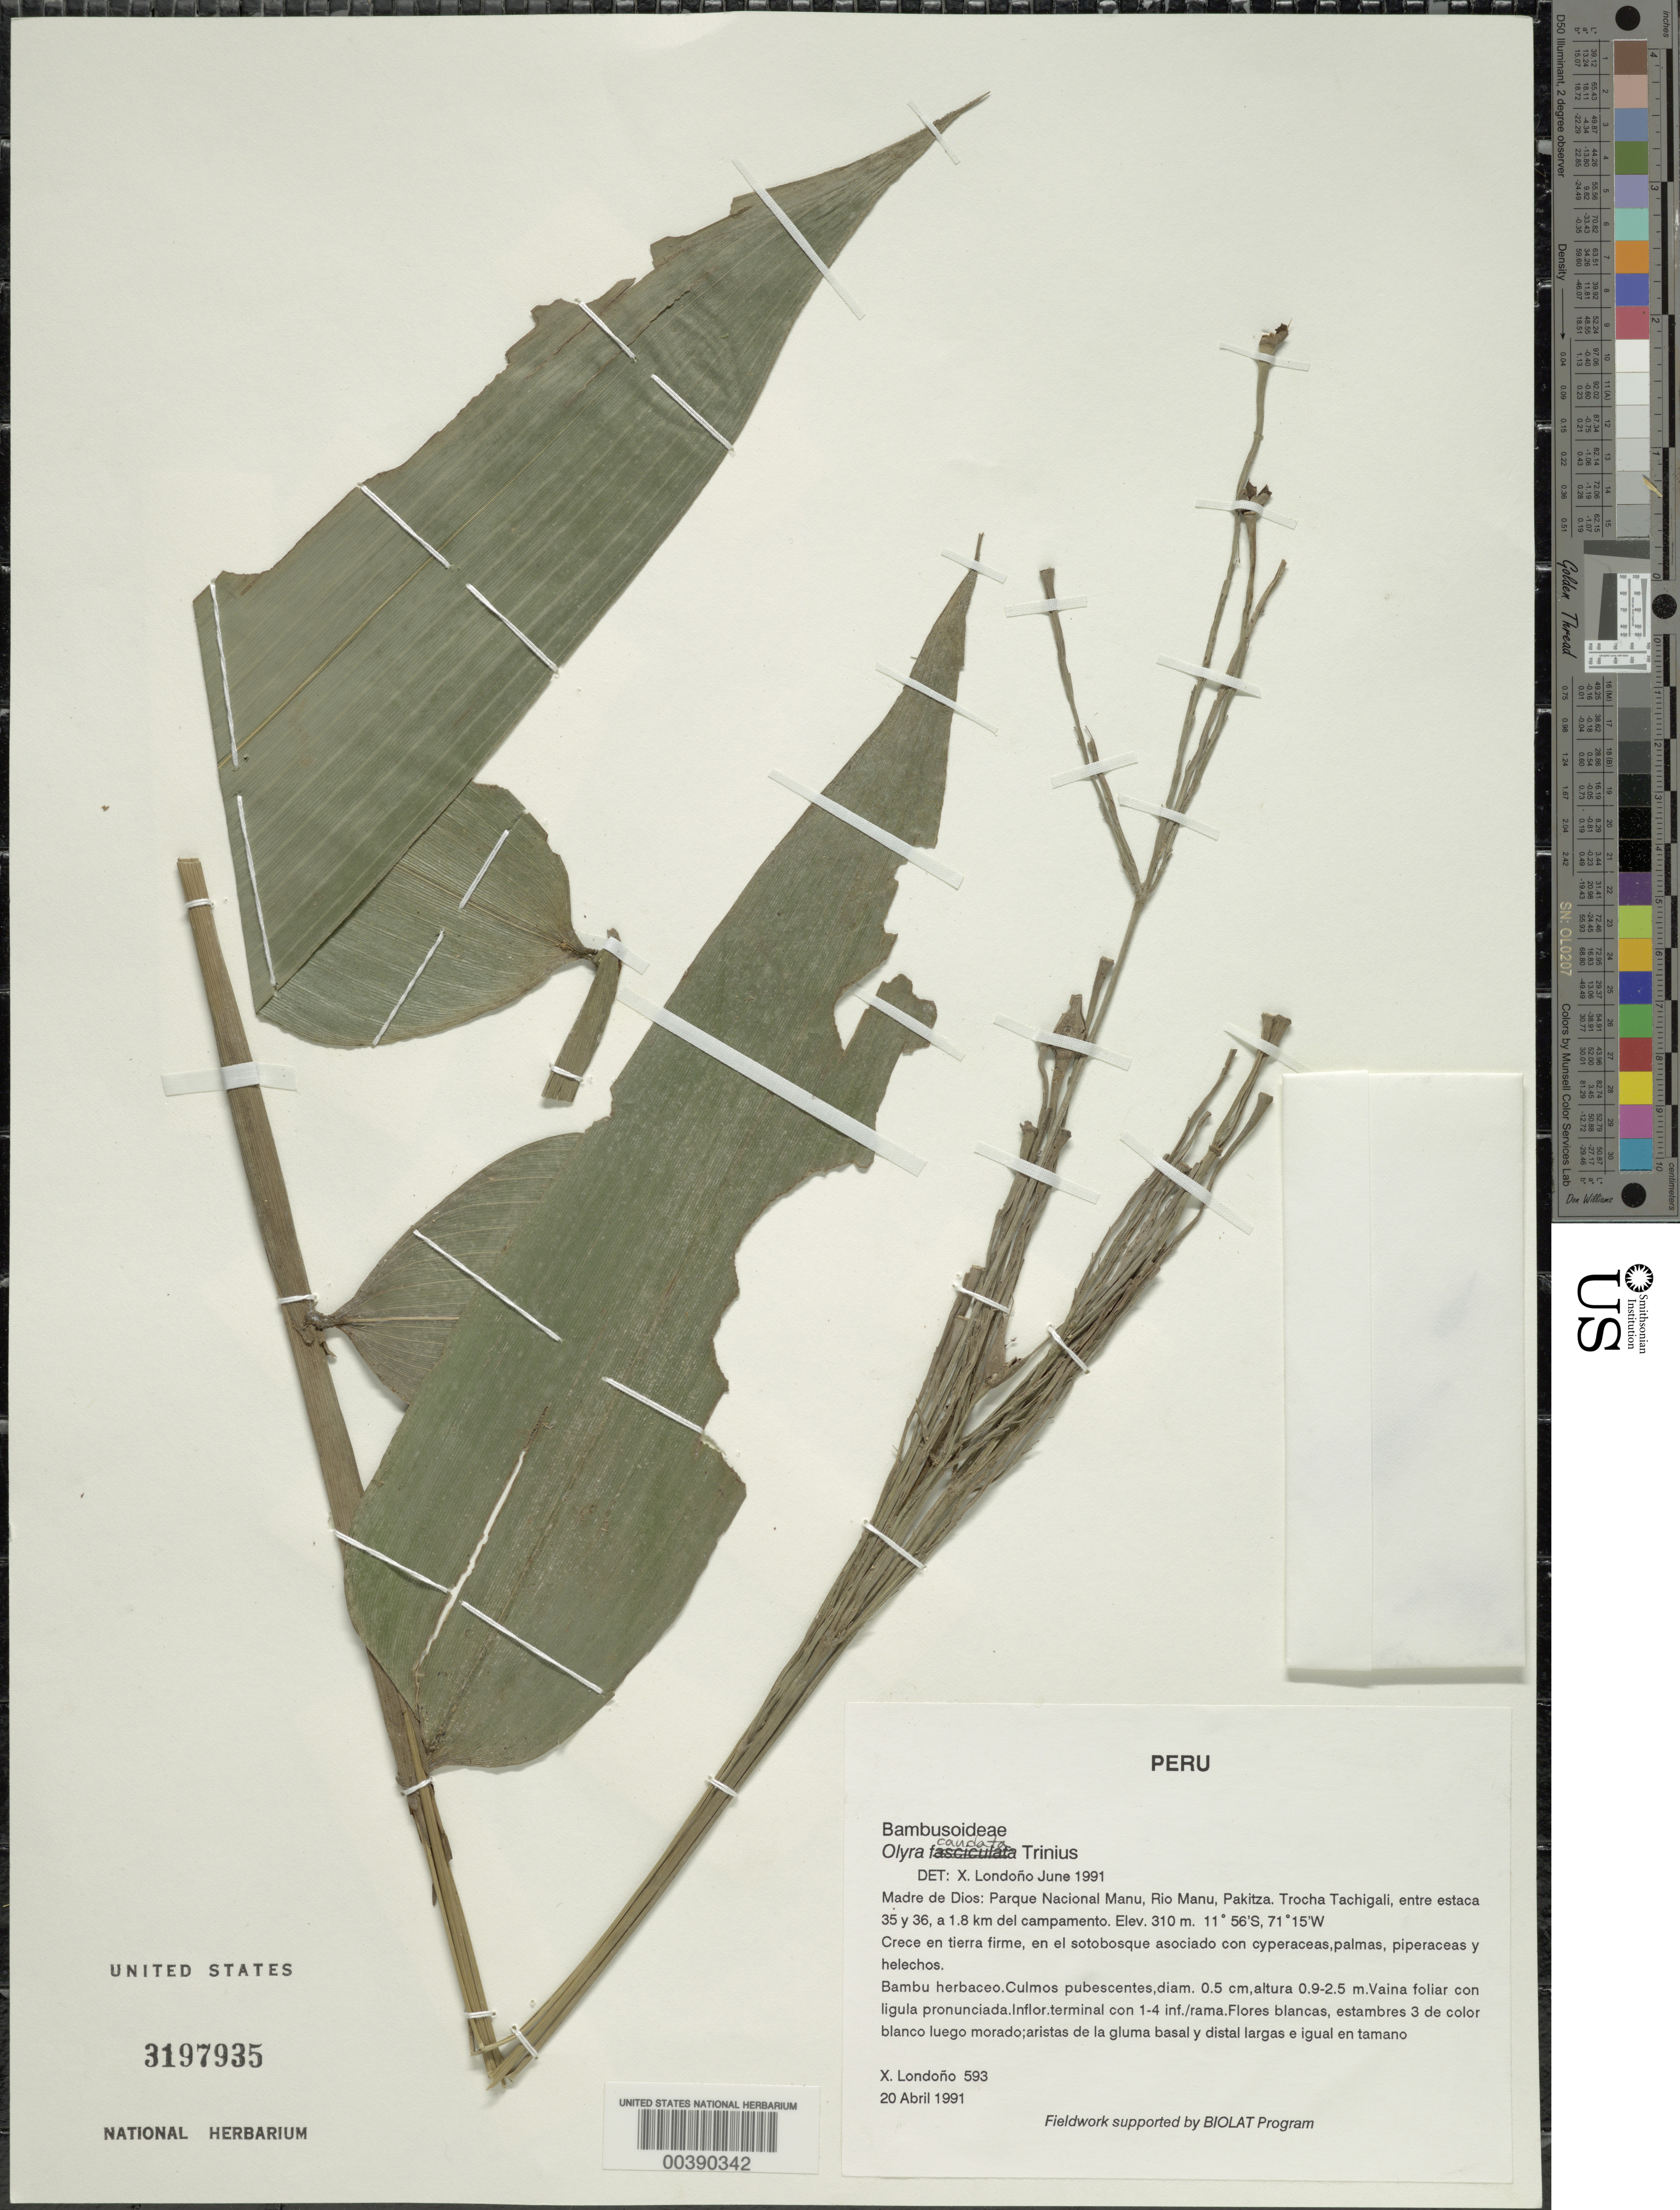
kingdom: Plantae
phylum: Tracheophyta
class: Liliopsida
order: Poales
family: Poaceae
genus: Olyra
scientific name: Olyra caudata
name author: Trin.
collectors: X. Londoño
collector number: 593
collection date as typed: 20 Apr 1991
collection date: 1991-04-20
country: Peru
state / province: Madre de Dios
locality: Parque nacional manu, rio manu, pakitza; troncal tachigali, estaca 35 y 36, a 1.8 km del campamento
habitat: Tierra firme, en el sotobosque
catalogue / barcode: US 3197935